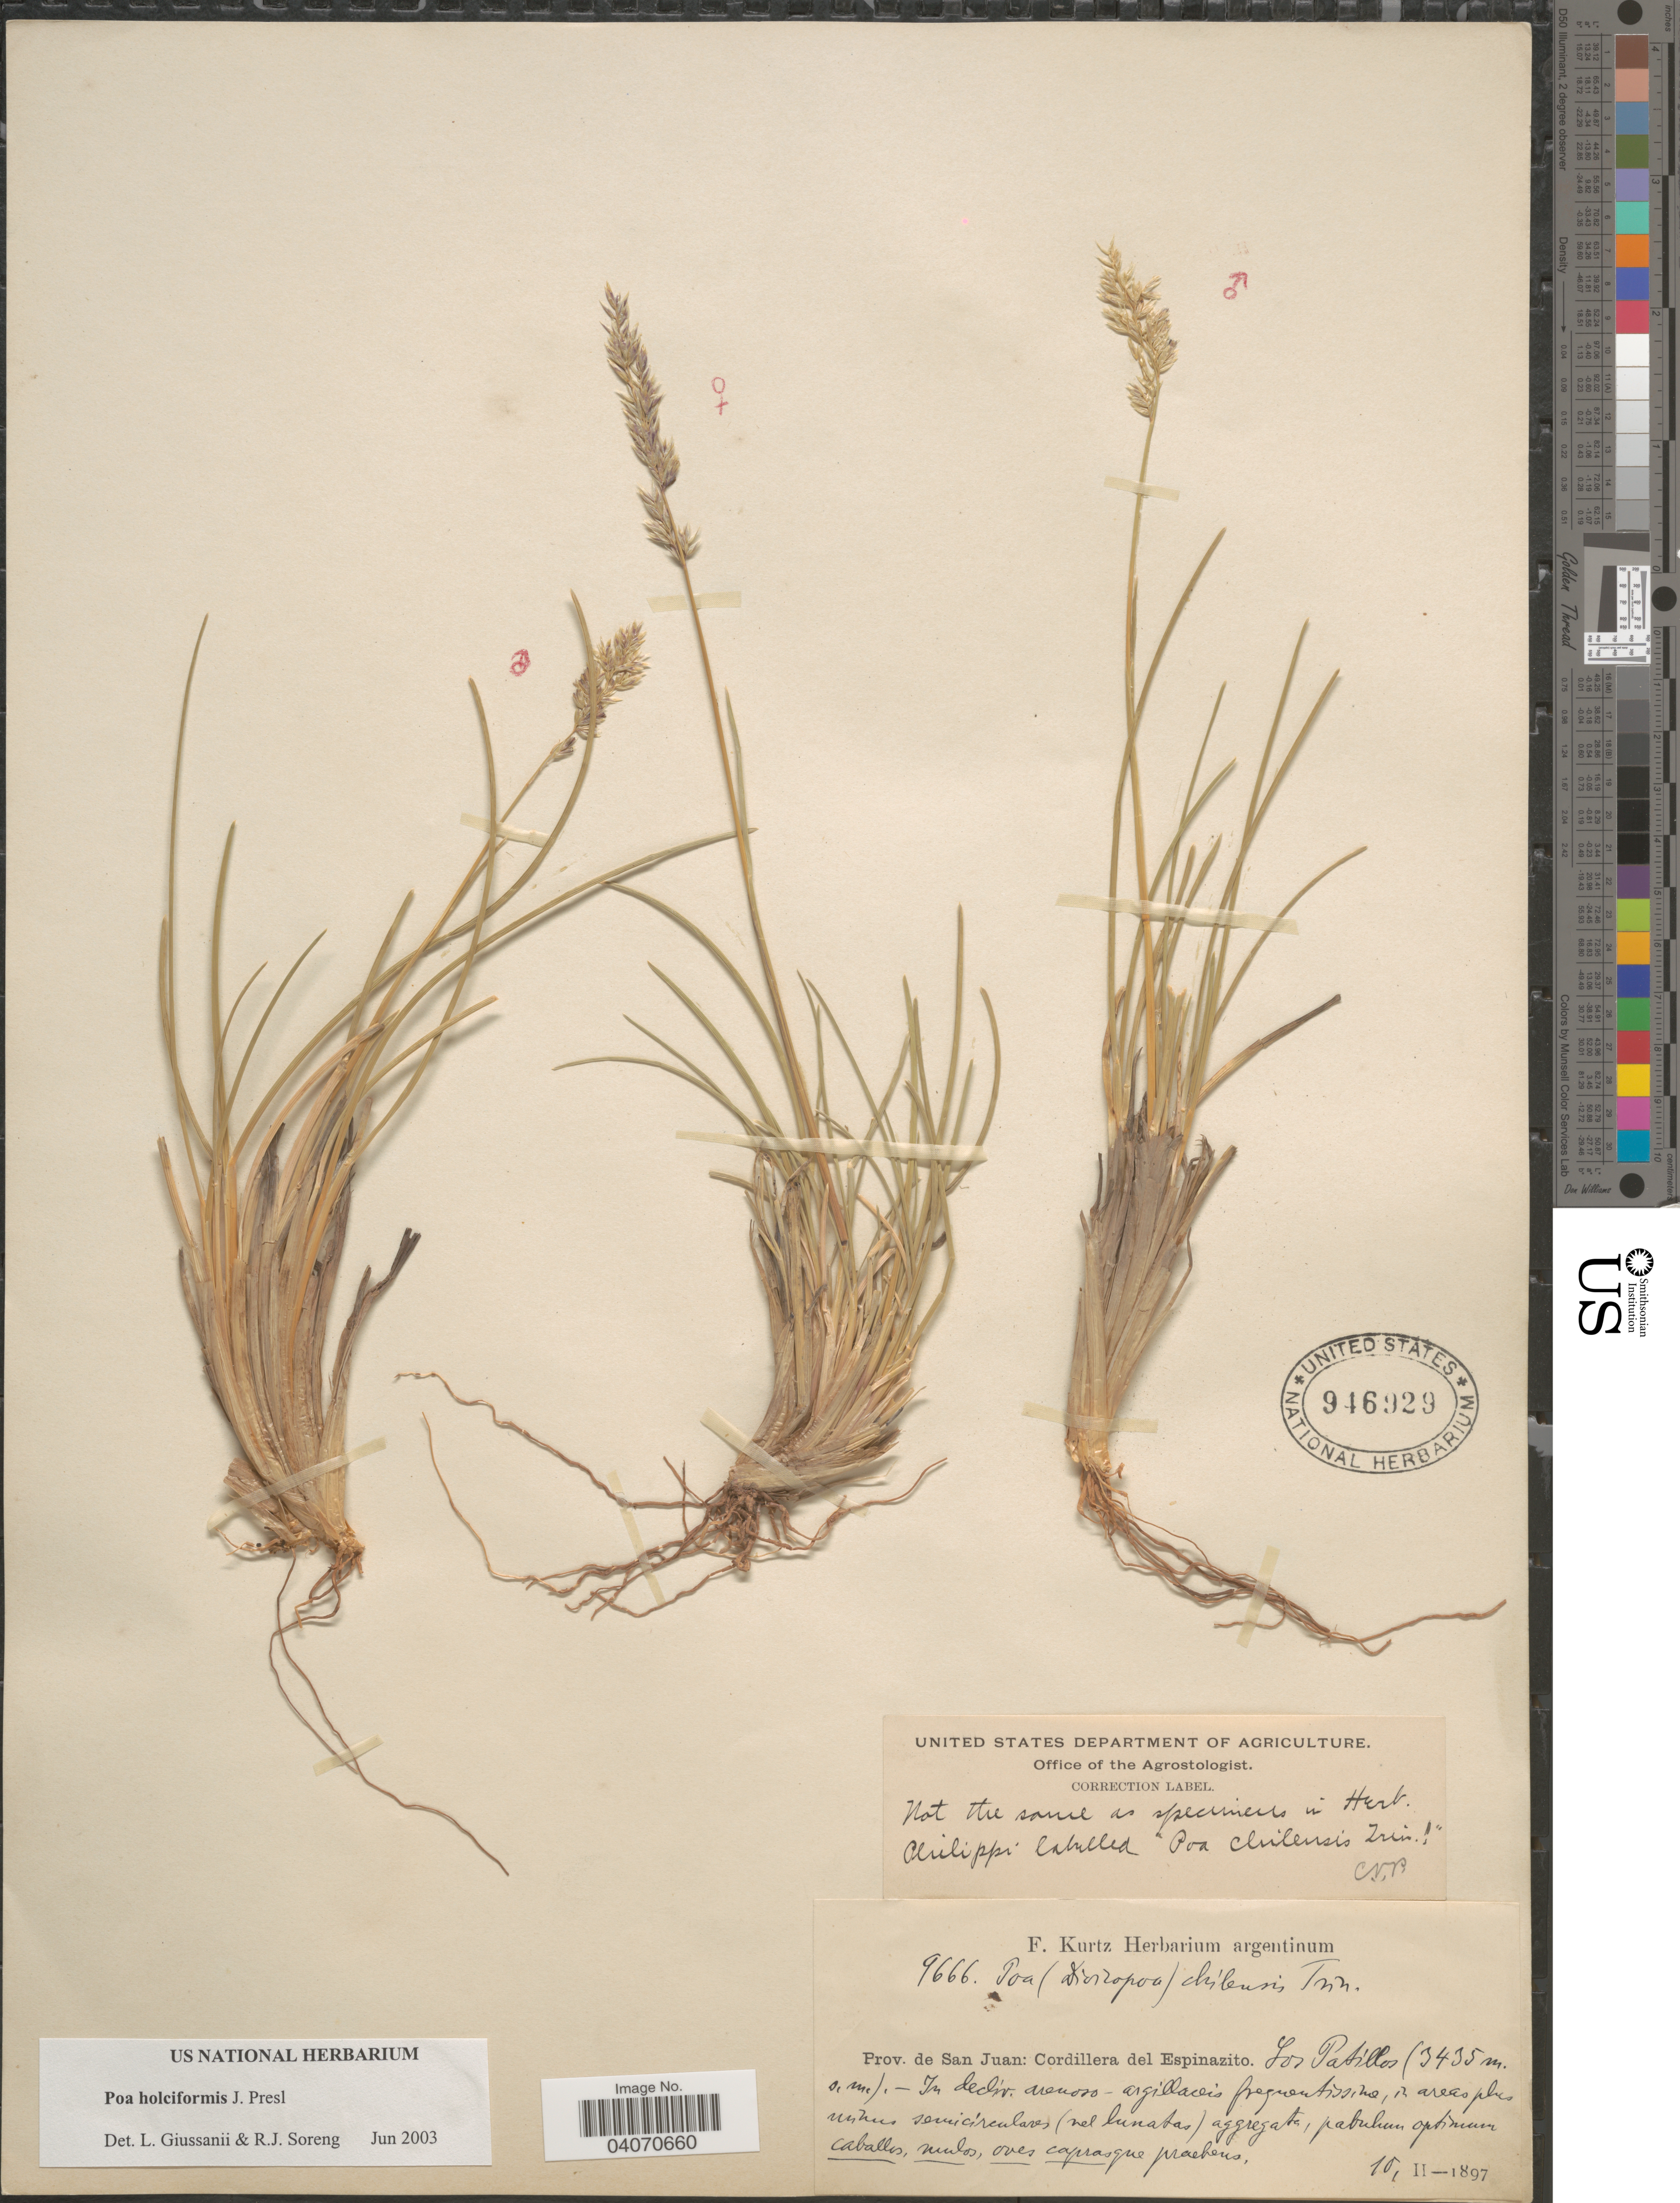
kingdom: Plantae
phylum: Tracheophyta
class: Liliopsida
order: Poales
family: Poaceae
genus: Poa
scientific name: Poa holciformis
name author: J. Presl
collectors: F. Kurtz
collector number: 9666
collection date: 1897-10/1897-11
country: Argentina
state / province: San Juan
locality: Cordillera del Espinazito. Los Patillos. in decliv. arenoso.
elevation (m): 3435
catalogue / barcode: US 946929